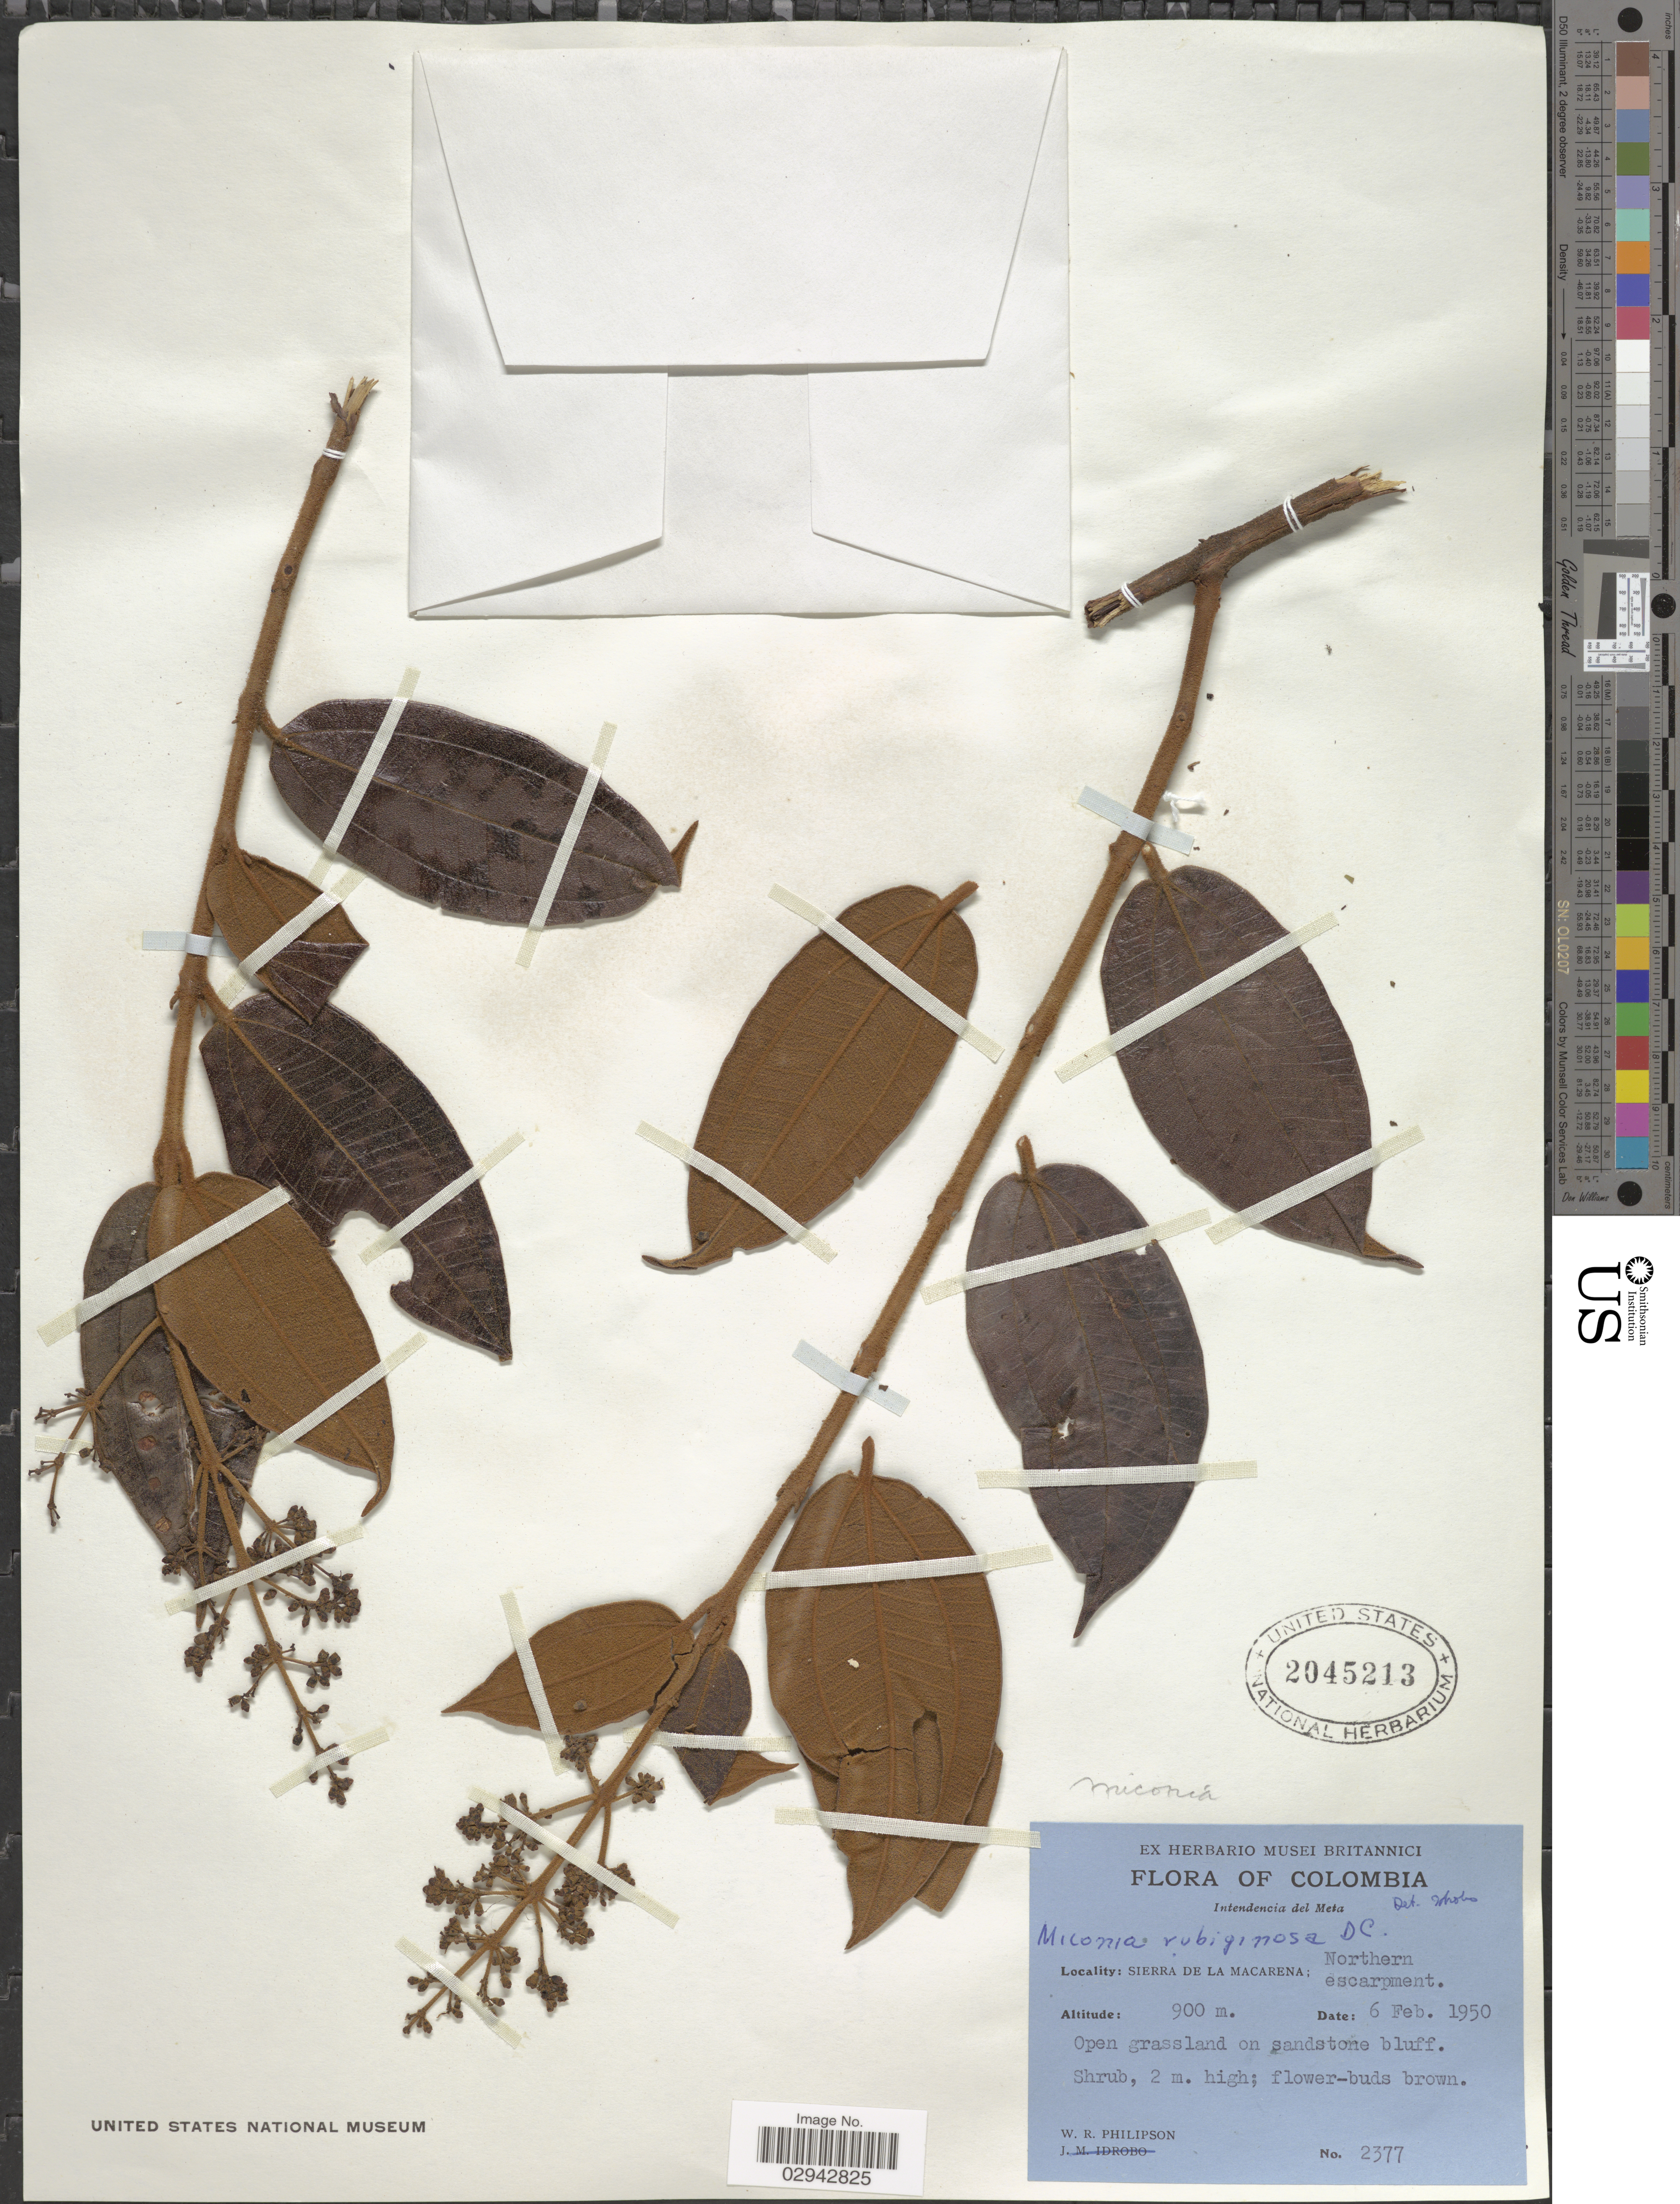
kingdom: Plantae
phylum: Tracheophyta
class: Magnoliopsida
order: Myrtales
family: Melastomataceae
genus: Miconia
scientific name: Miconia rubiginosa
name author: (Bonpl.) DC.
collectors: W. R. Philipson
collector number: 2377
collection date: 1950-02-06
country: Colombia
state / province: Meta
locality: Intendencia del Meta. Sierra de La Macarena: Northern escarpment.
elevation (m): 900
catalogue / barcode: US 2045213